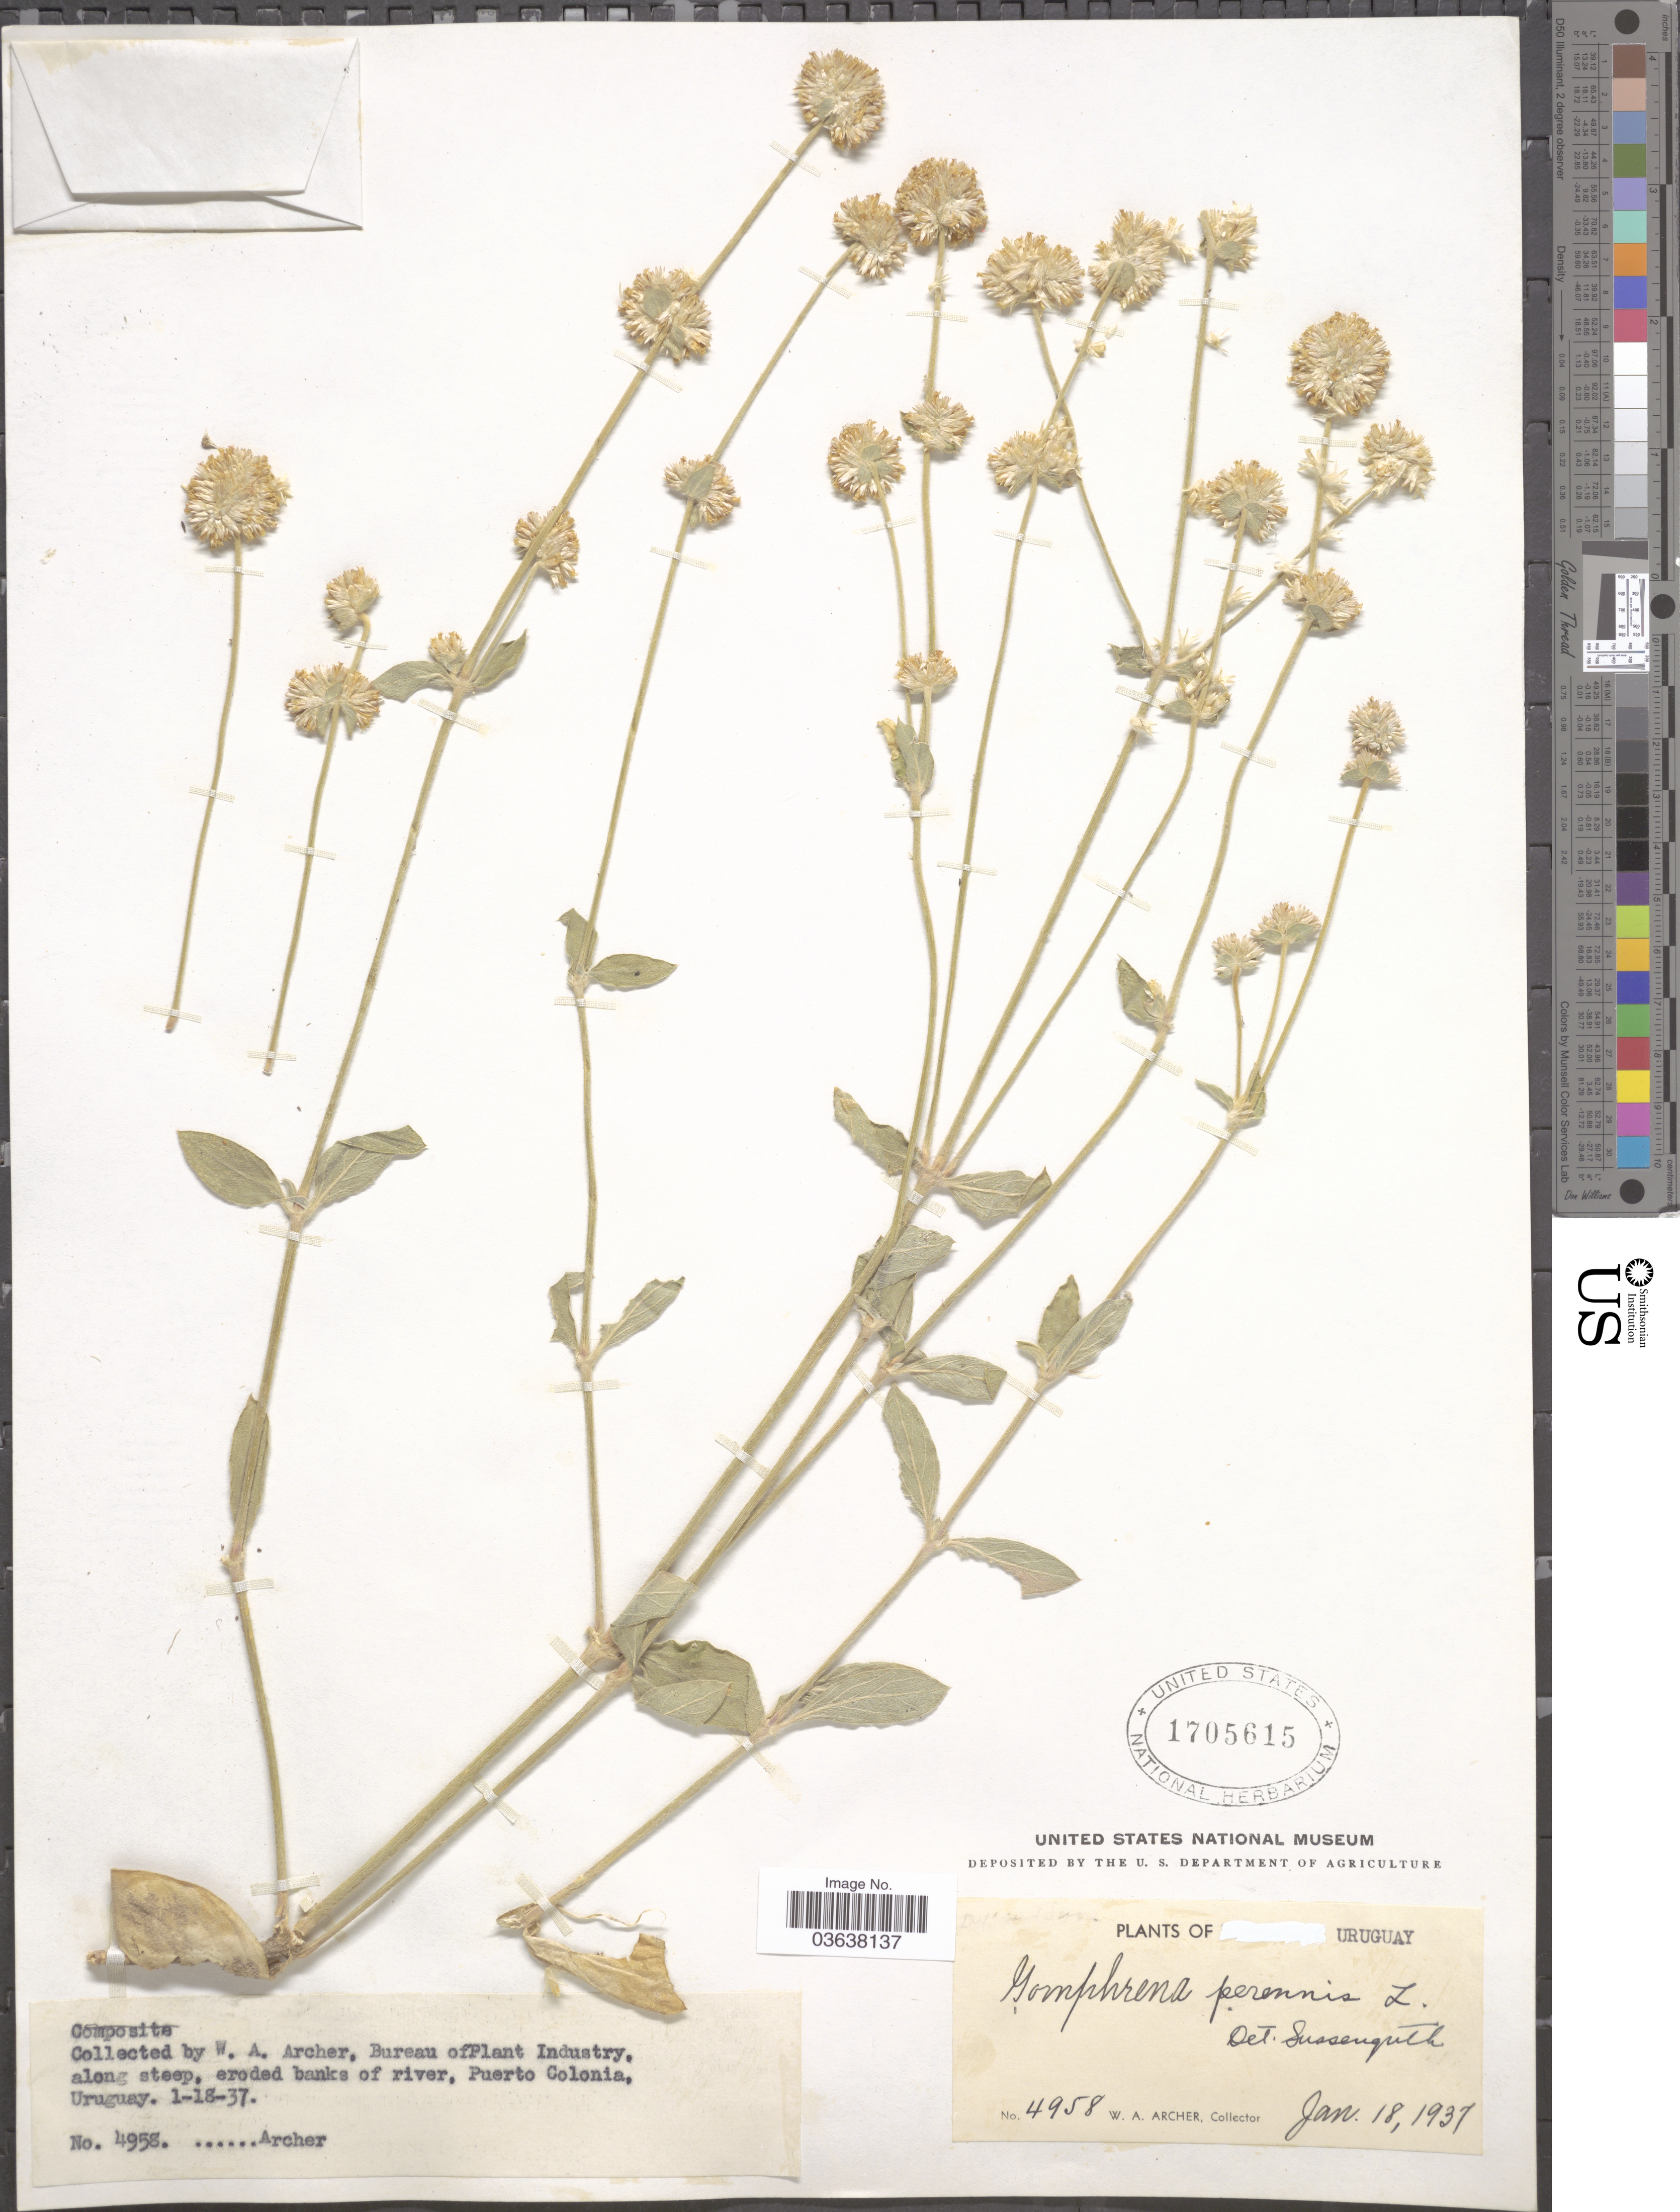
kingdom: Plantae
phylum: Tracheophyta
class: Magnoliopsida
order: Caryophyllales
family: Amaranthaceae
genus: Gomphrena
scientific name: Gomphrena perennis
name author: L.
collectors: W. Archer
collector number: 4958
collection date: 1937-01-18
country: Uruguay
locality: Along steep, eroded banks of river, Puerto Colonia.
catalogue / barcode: US 1705615